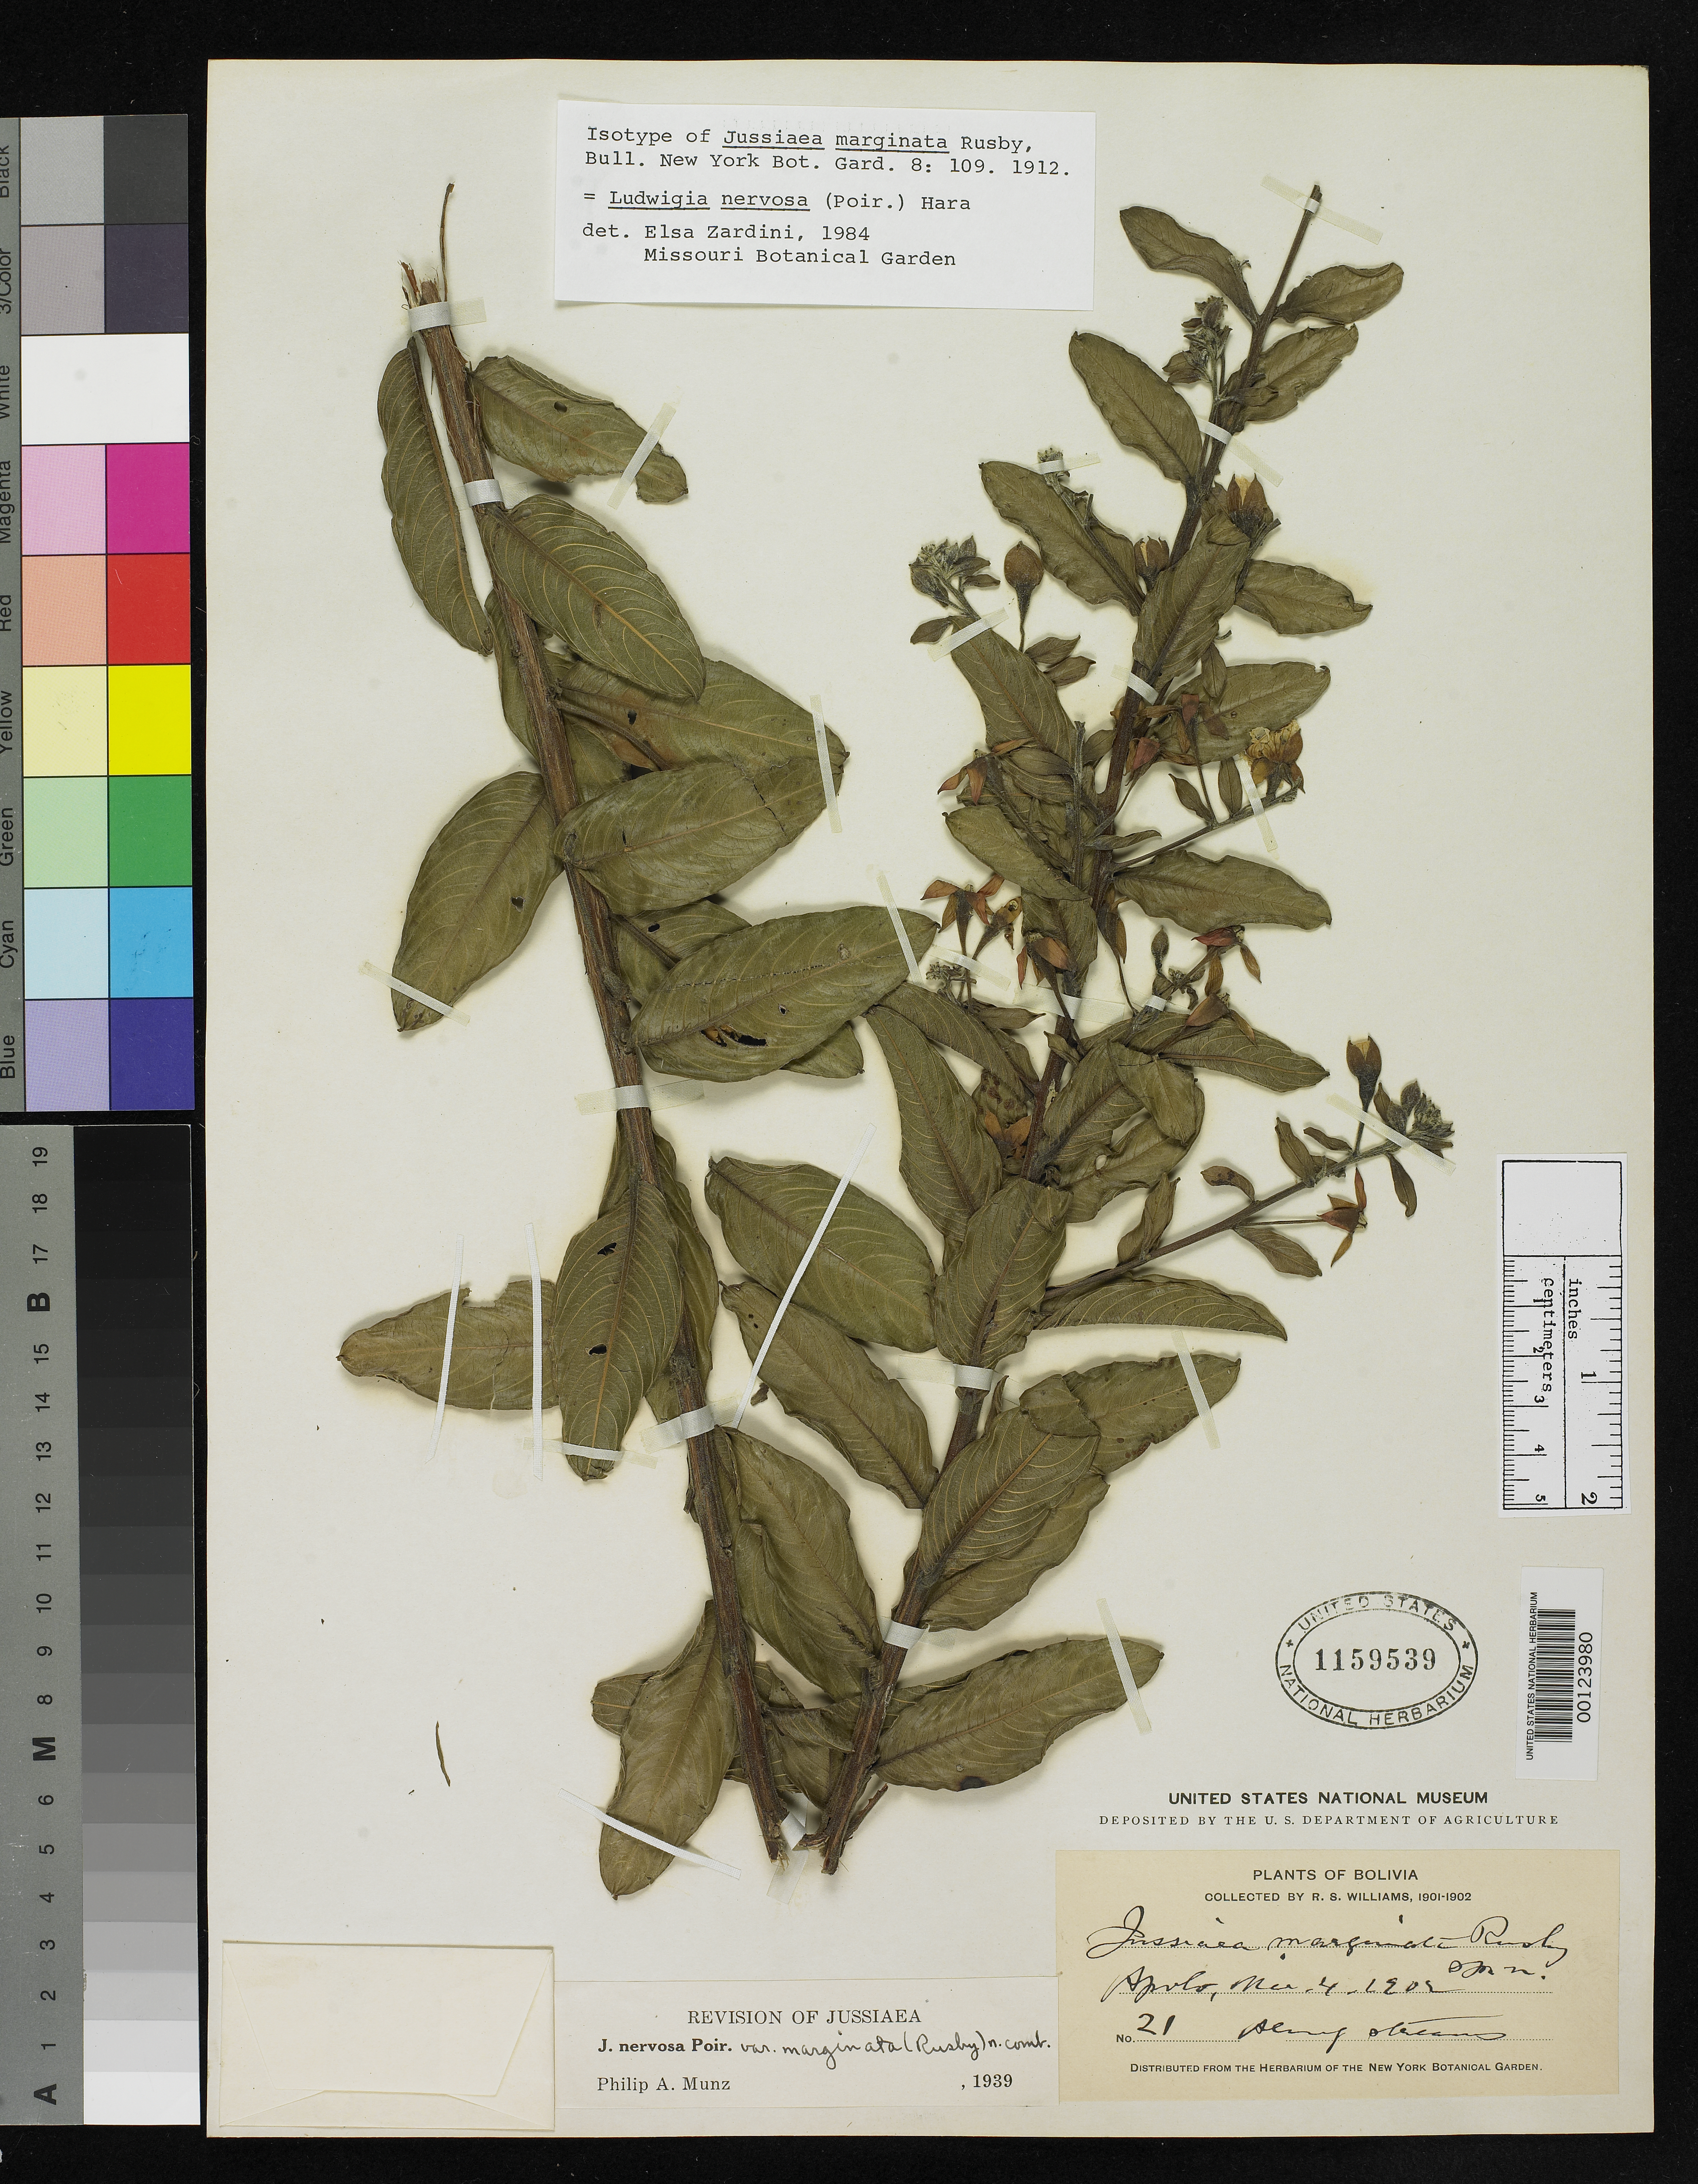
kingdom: Plantae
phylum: Tracheophyta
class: Magnoliopsida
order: Myrtales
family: Onagraceae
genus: Jussiaea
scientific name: Jussiaea marginata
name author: Rusby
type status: Isotype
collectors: R. S. Williams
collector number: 21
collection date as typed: Mar. 4, 1902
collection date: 1902-03-04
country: Bolivia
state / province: La Paz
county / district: Franz Tamayo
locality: Apolo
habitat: along stream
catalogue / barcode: US 115939